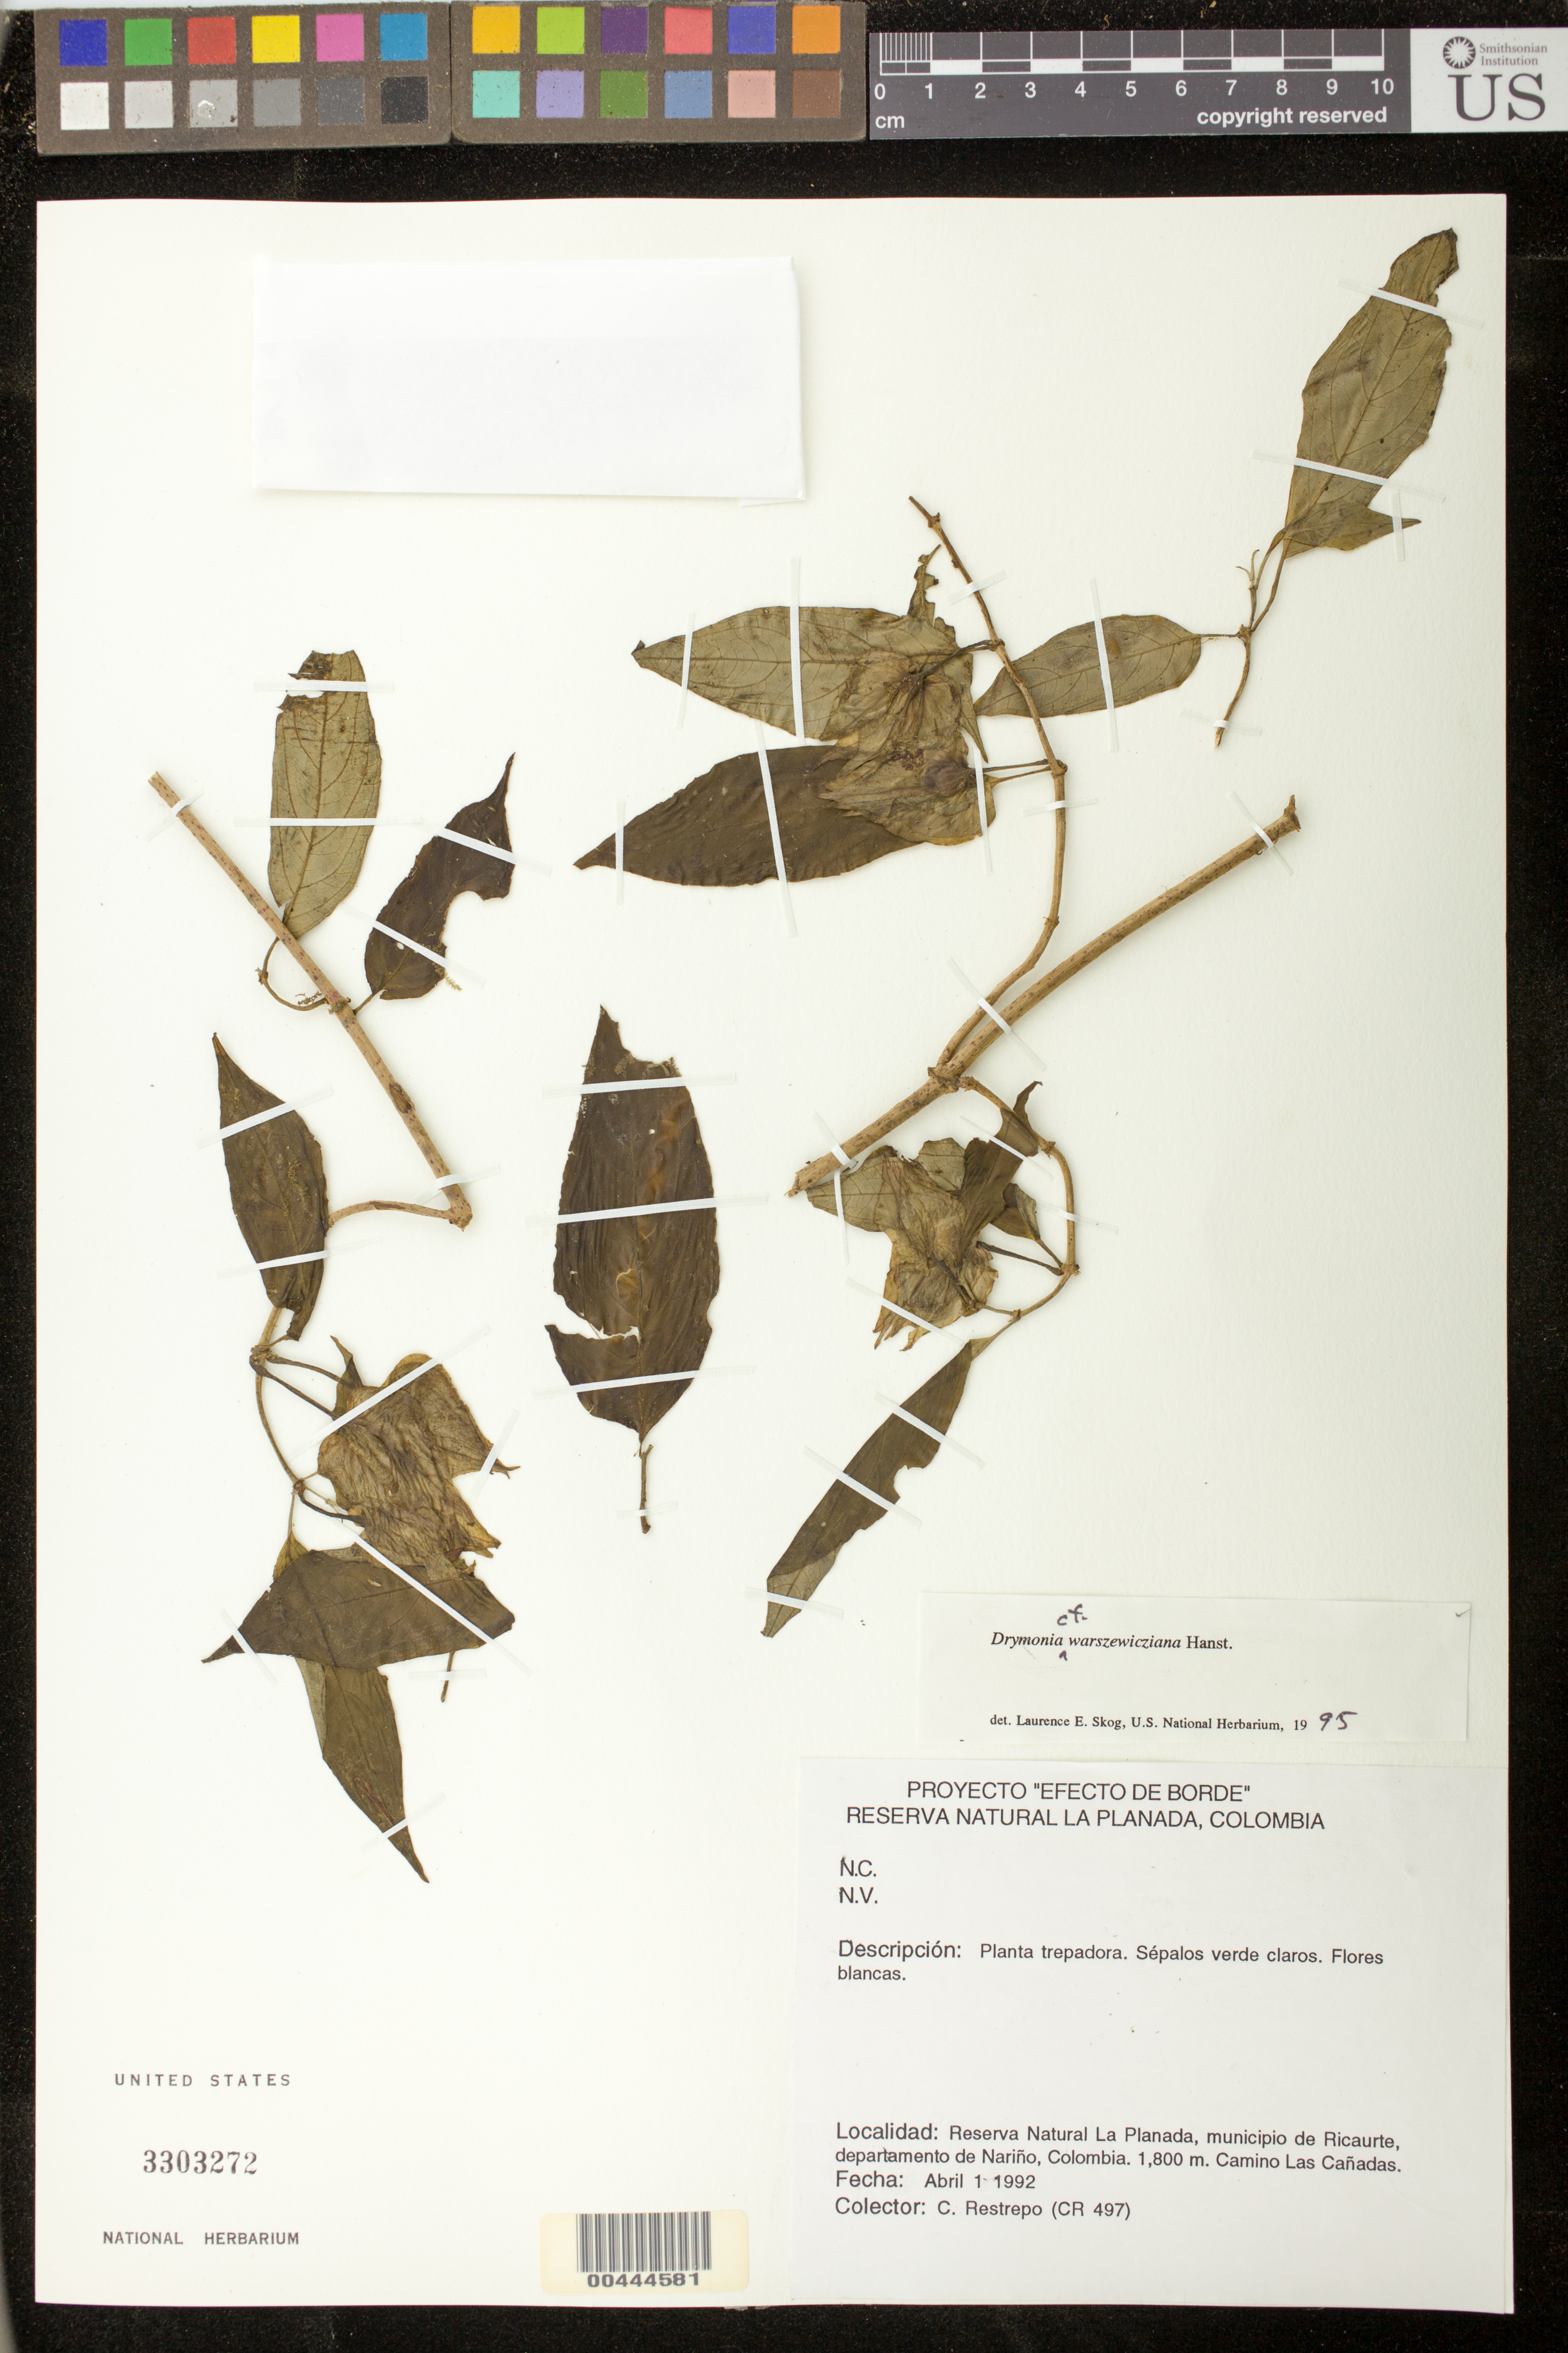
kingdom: Plantae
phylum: Tracheophyta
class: Magnoliopsida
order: Lamiales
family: Gesneriaceae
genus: Drymonia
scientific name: Drymonia warszewicziana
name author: Hanst.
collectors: C. Restrepo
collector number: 497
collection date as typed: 01 Apr 1992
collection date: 1992-04-01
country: Colombia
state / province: Nariño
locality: La Planada Natural Reserve, Ricaurte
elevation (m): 1800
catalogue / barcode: US 3303272